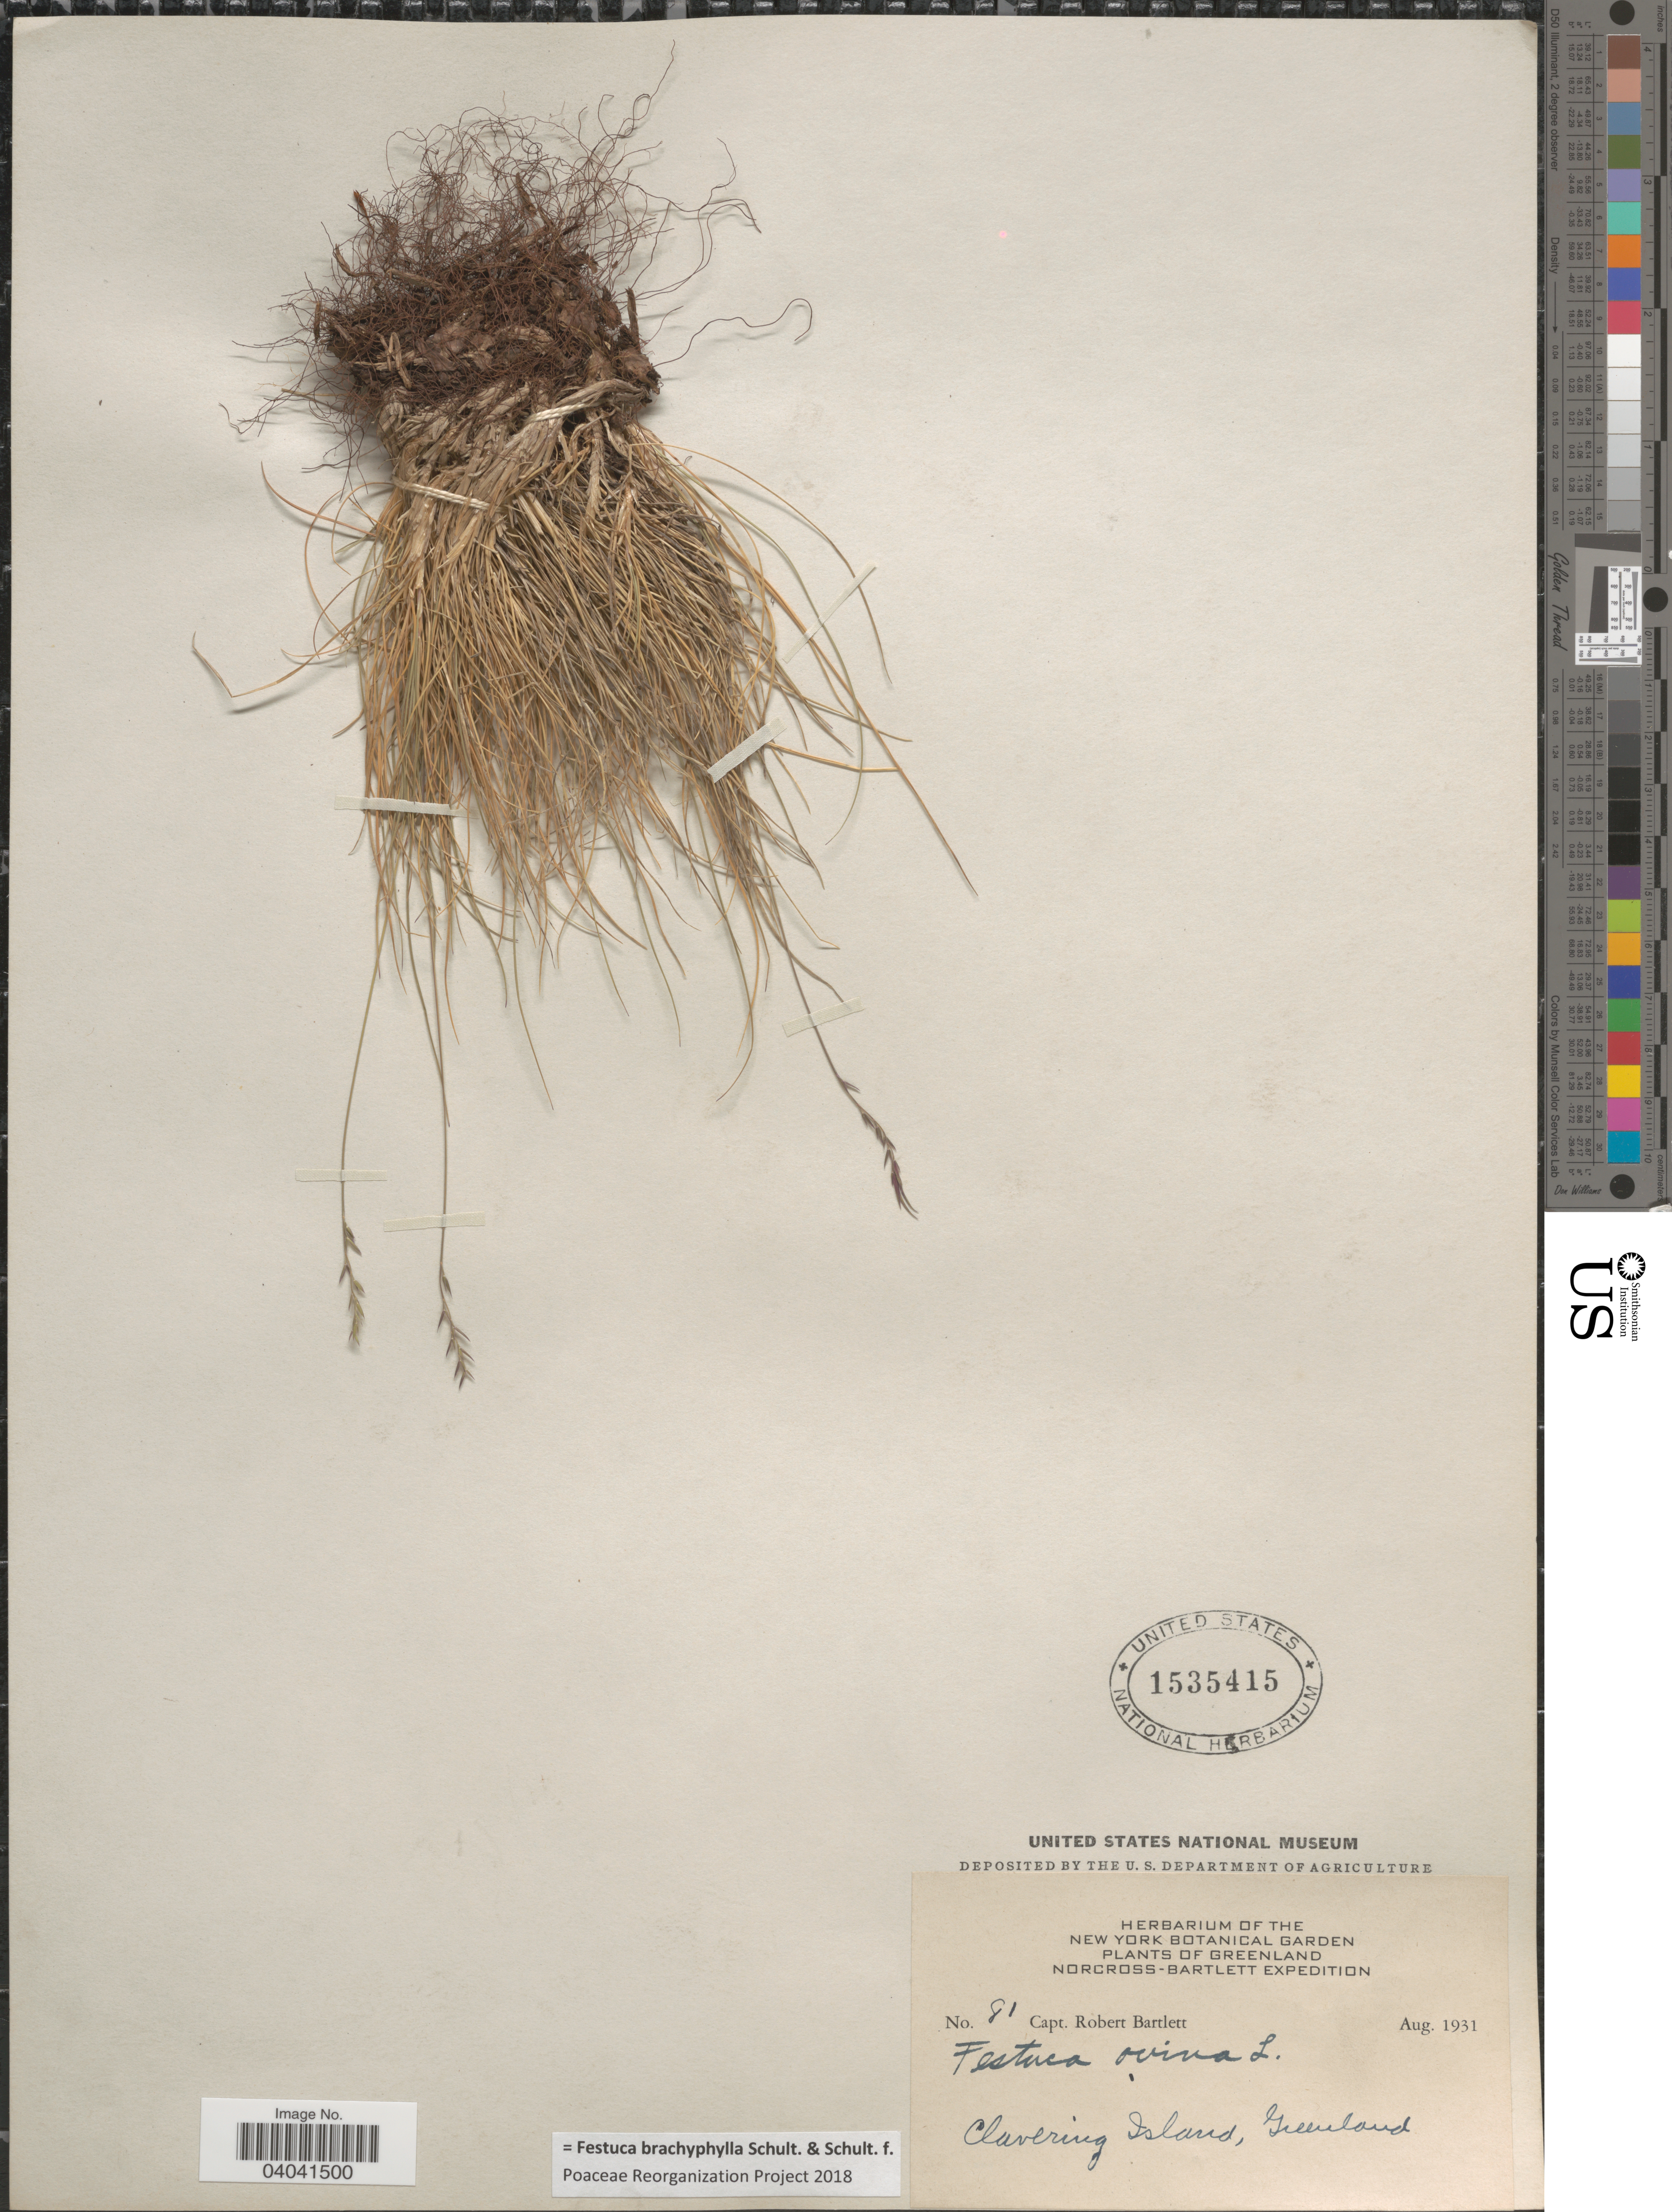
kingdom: Plantae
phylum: Tracheophyta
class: Liliopsida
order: Poales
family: Poaceae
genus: Festuca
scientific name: Festuca brachyphylla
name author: Schult. & Schult. f.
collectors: R. W. Bartlett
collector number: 81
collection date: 1931-08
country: Greenland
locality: Clavering Island.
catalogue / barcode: US 1535415